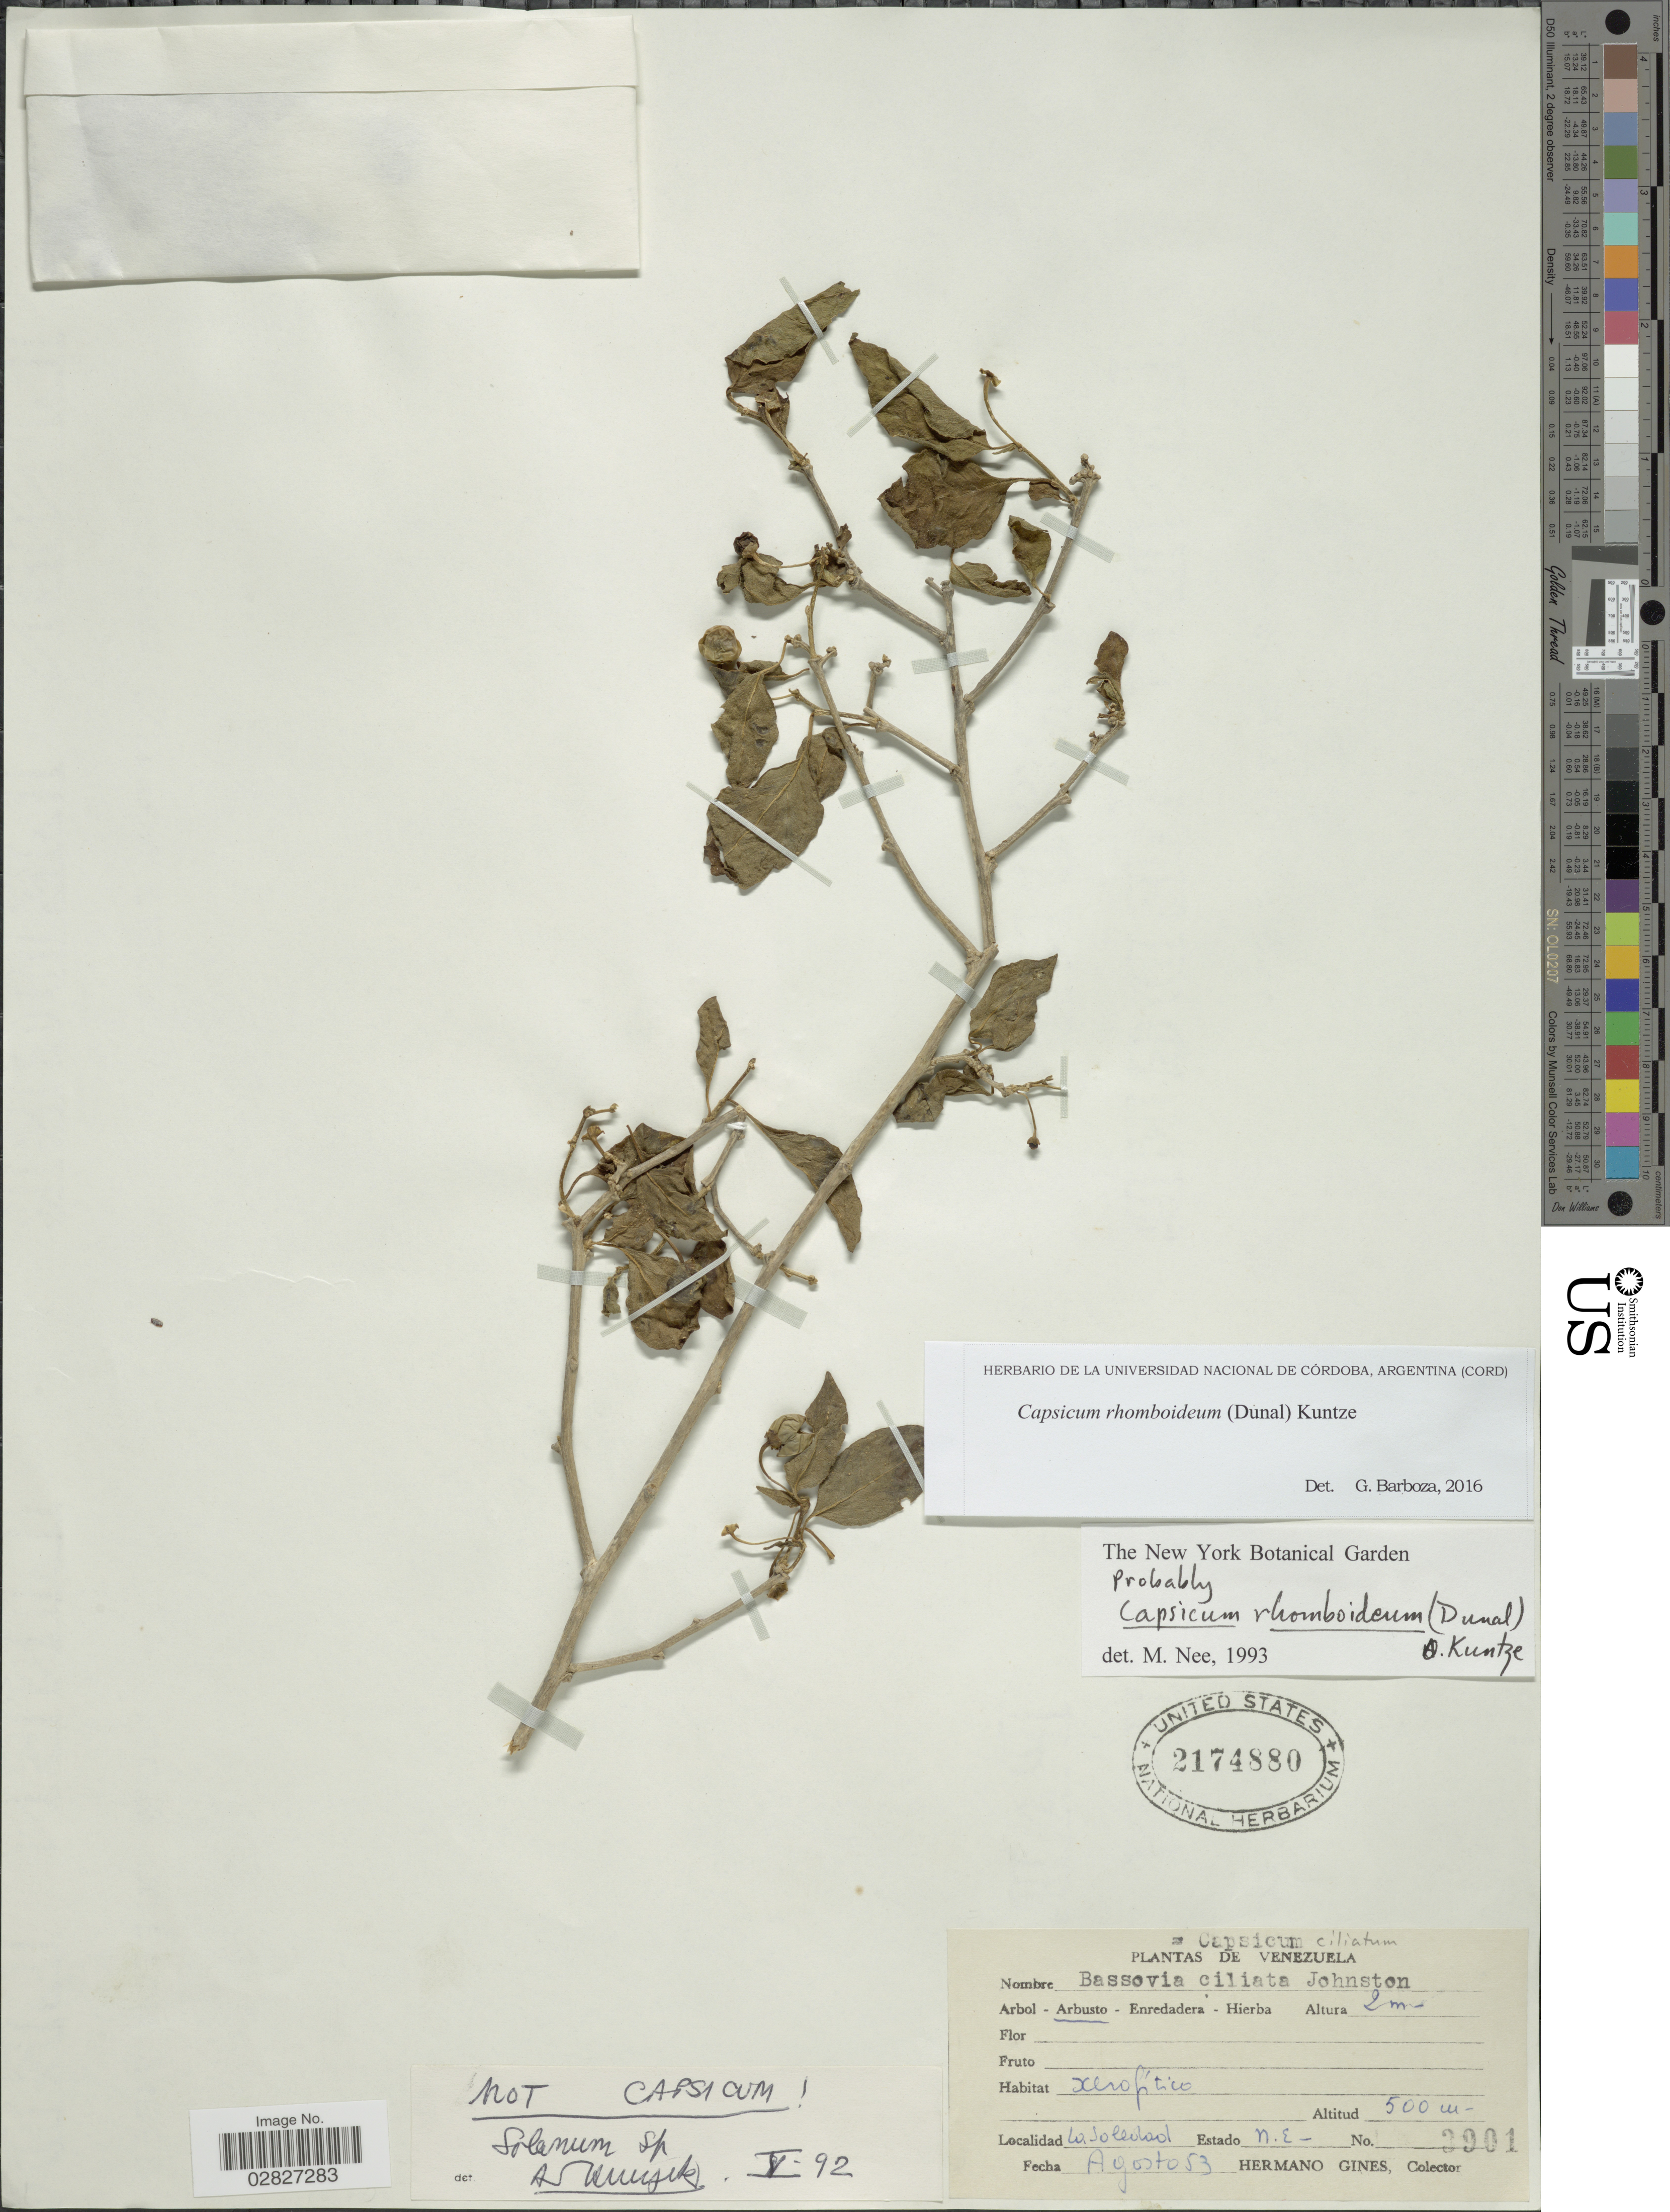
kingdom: Plantae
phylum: Tracheophyta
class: Magnoliopsida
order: Solanales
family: Solanaceae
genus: Capsicum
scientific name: Capsicum rhomboideum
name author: (Humb. & Bonpl. ex Dunal) Kuntze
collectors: Bro. Gines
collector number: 3901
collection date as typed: Transcribed d/m/y: /8/53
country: Venezuela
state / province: Nueva Esparta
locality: W. Soledad. Estado N.E.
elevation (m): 500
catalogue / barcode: US 2174880